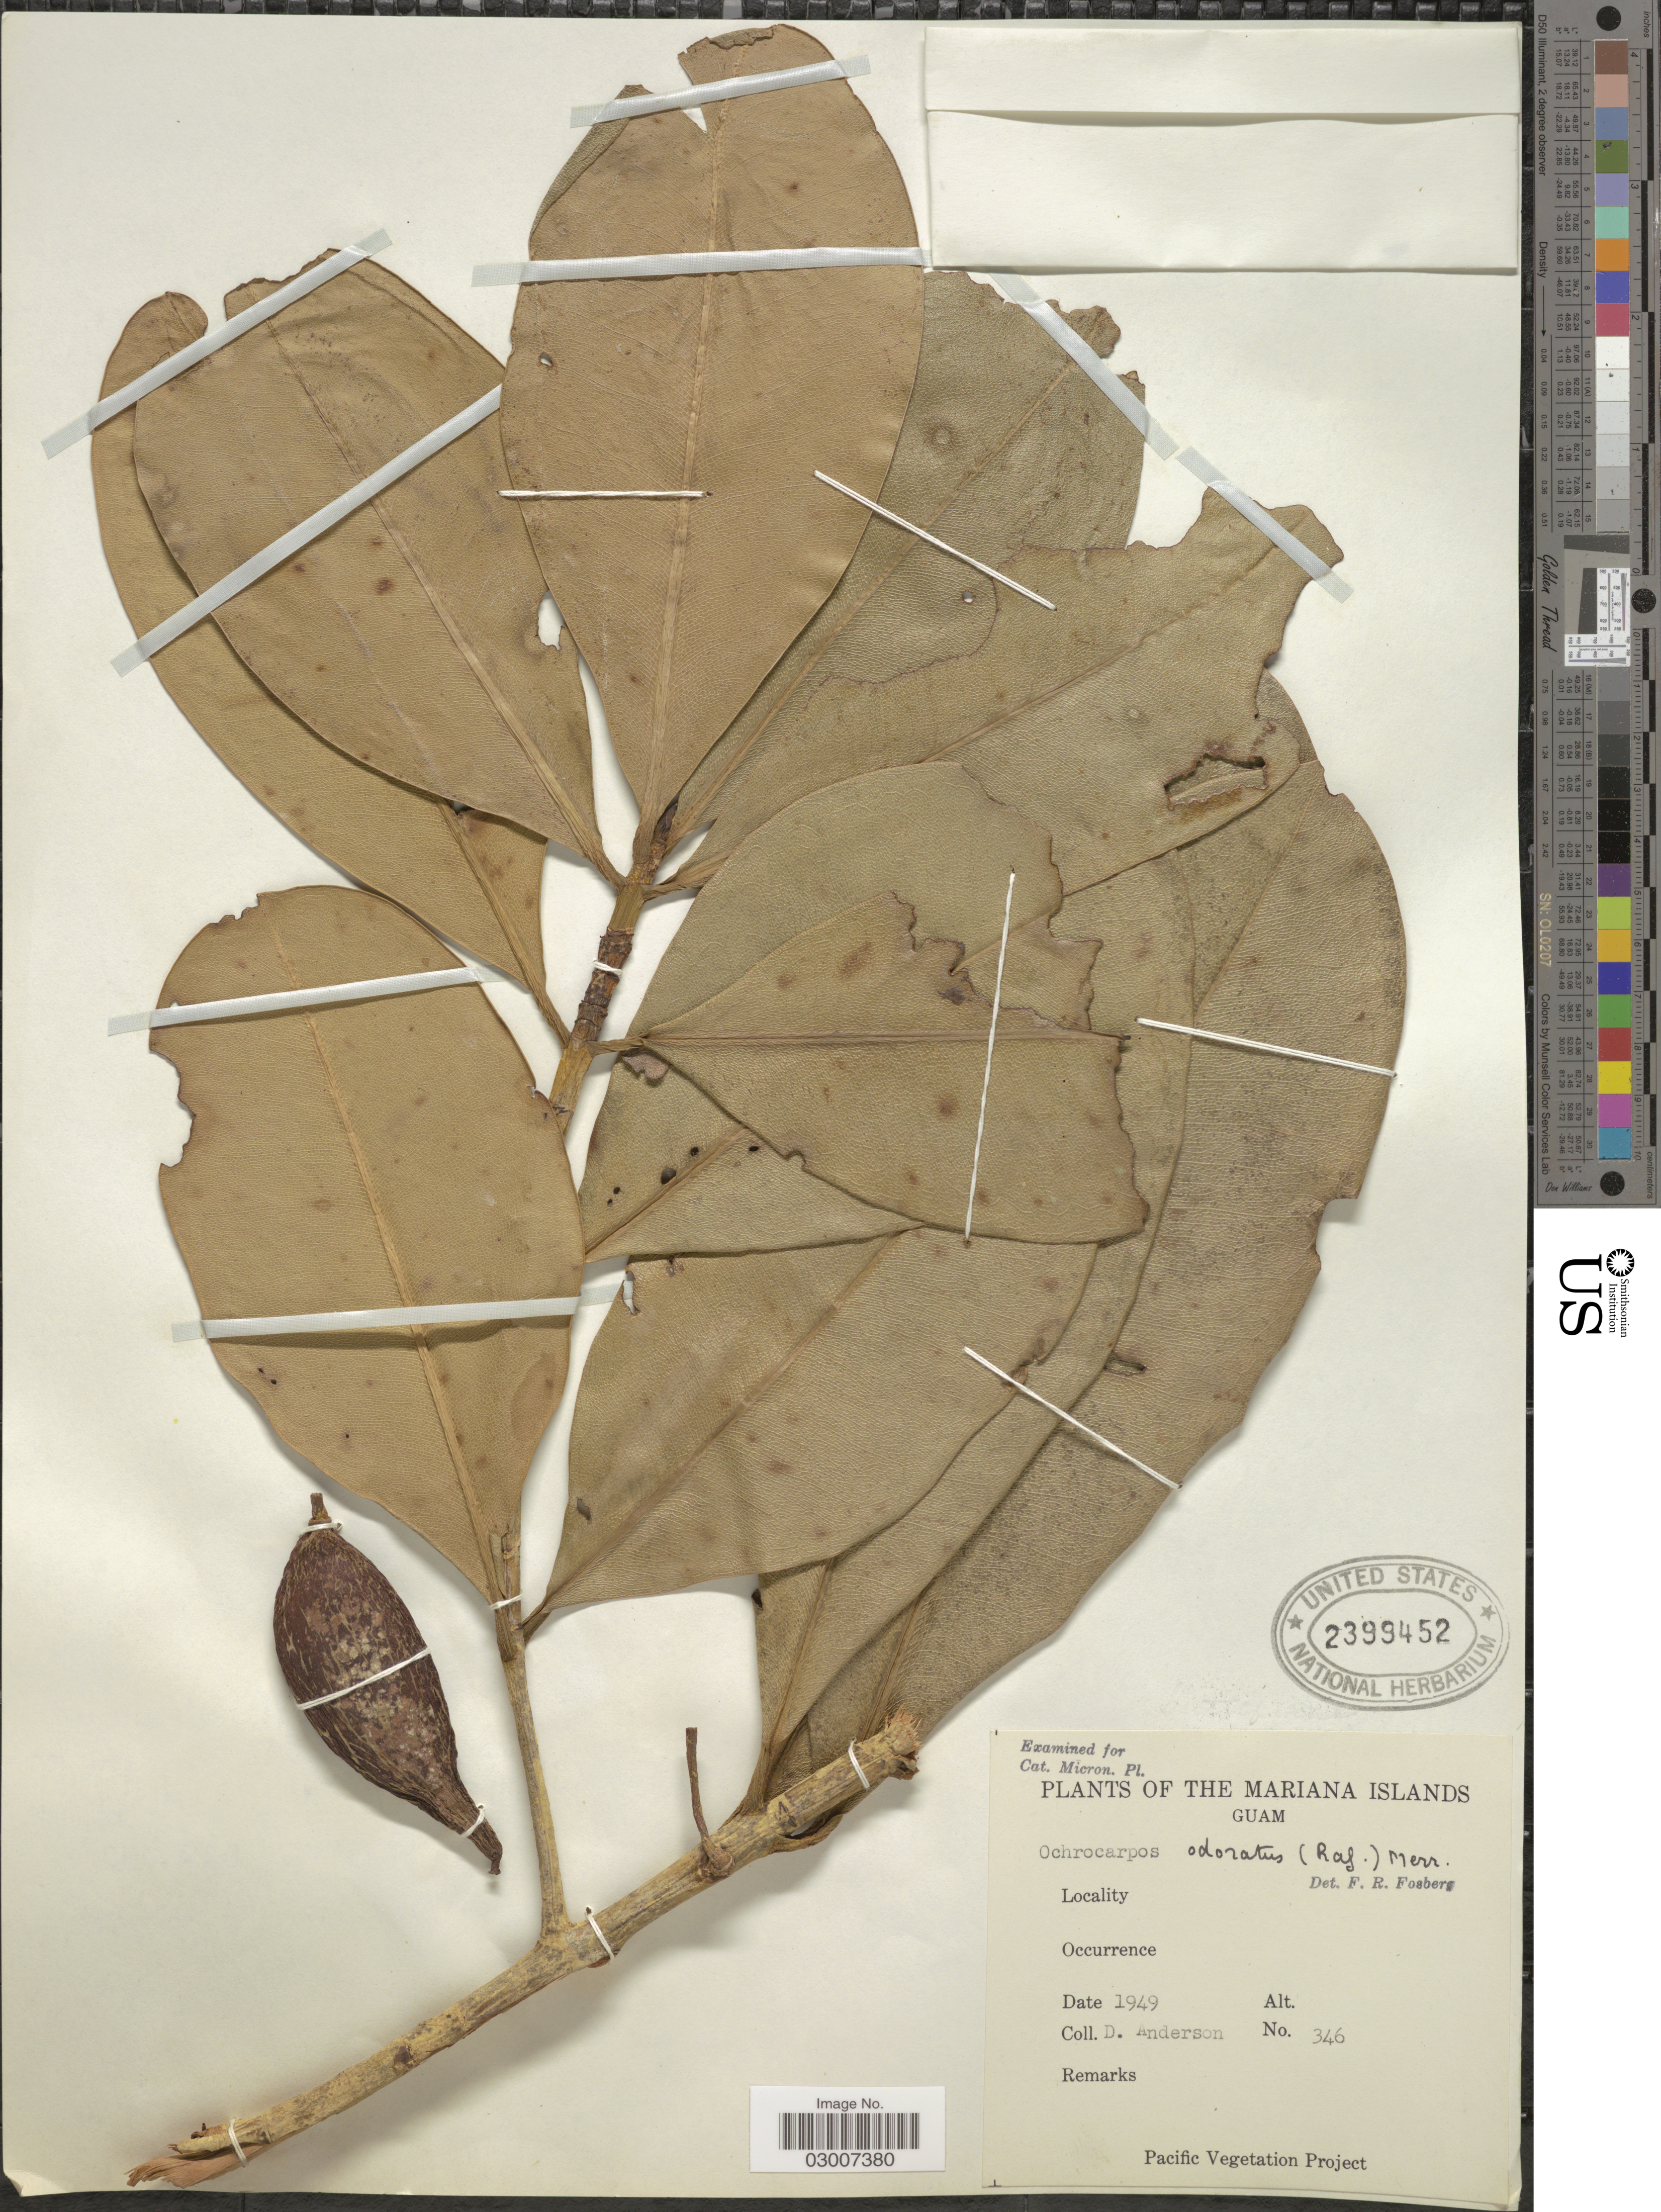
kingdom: Plantae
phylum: Tracheophyta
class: Magnoliopsida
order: Malpighiales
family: Calophyllaceae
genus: Mammea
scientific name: Mammea odorata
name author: (Raf.) Kosterm.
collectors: D. Anderson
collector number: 346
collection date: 1949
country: Guam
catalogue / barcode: US 2399452